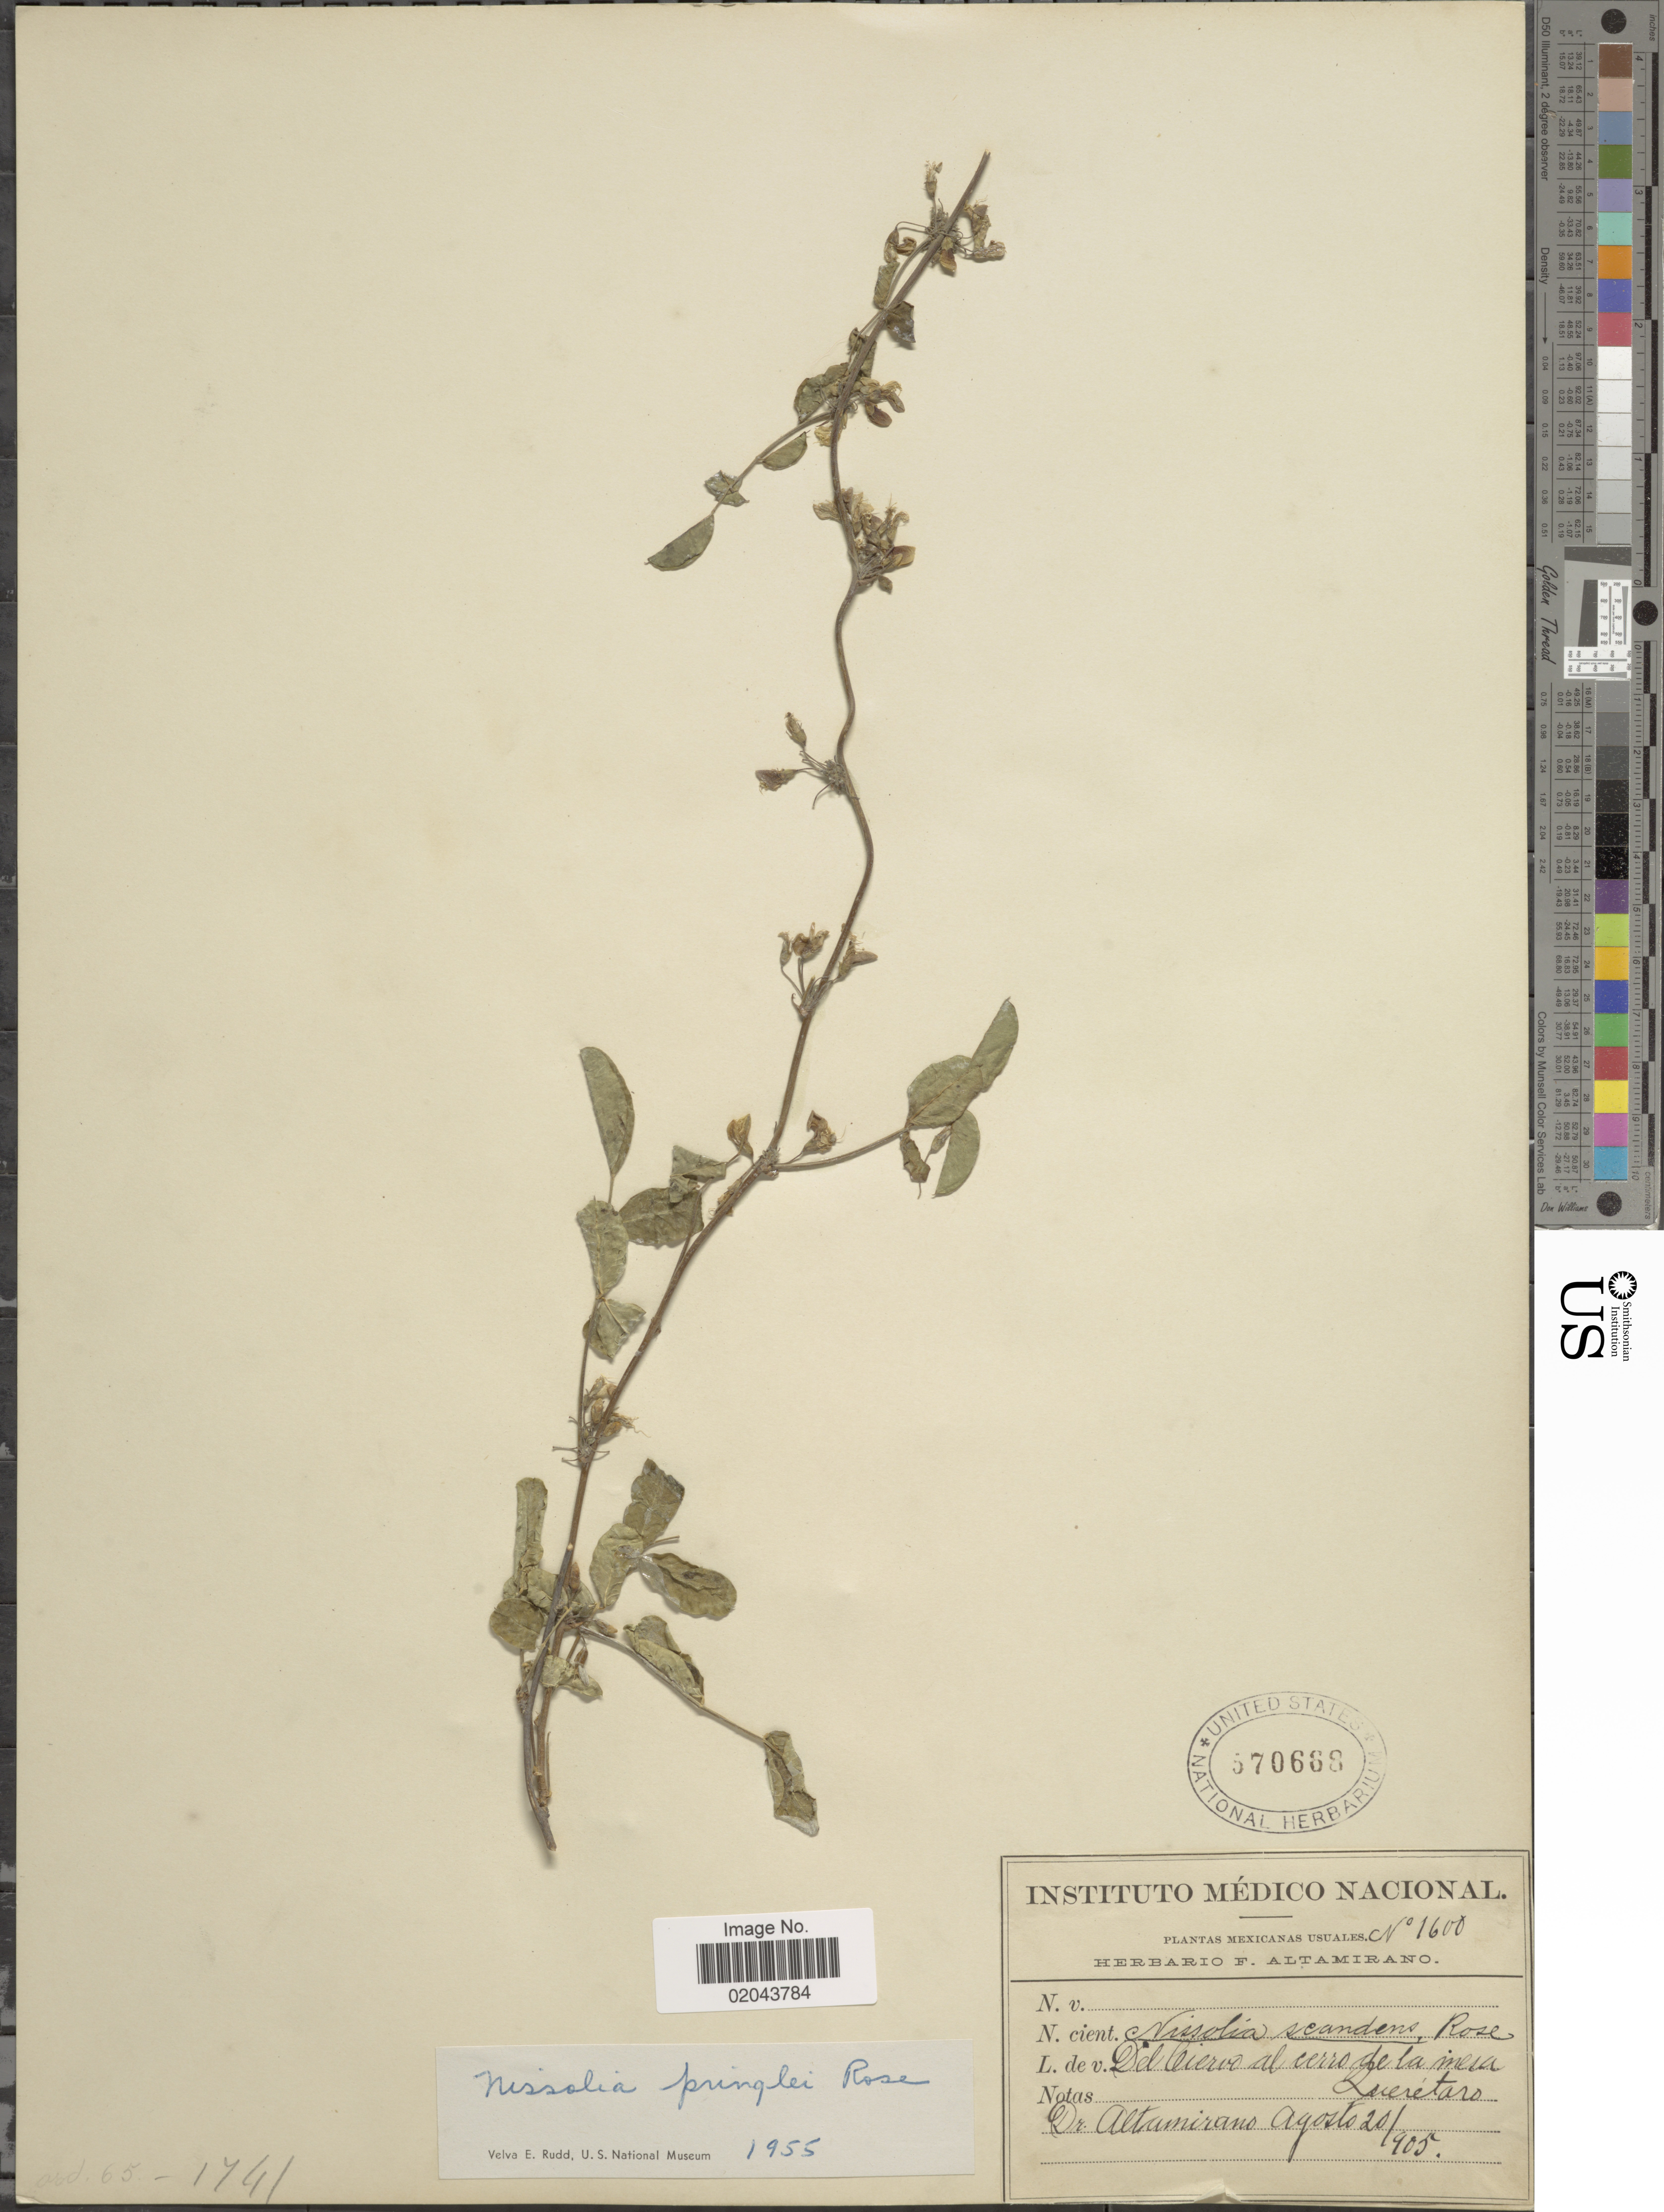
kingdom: Plantae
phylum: Tracheophyta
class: Magnoliopsida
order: Fabales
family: Fabaceae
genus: Nissolia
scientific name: Nissolia pringlei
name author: Rose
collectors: F. Altamirano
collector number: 1600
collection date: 1905-08-20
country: Mexico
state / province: Querétaro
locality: Del Ciervo al cerro de la mesa.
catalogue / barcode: US 570668